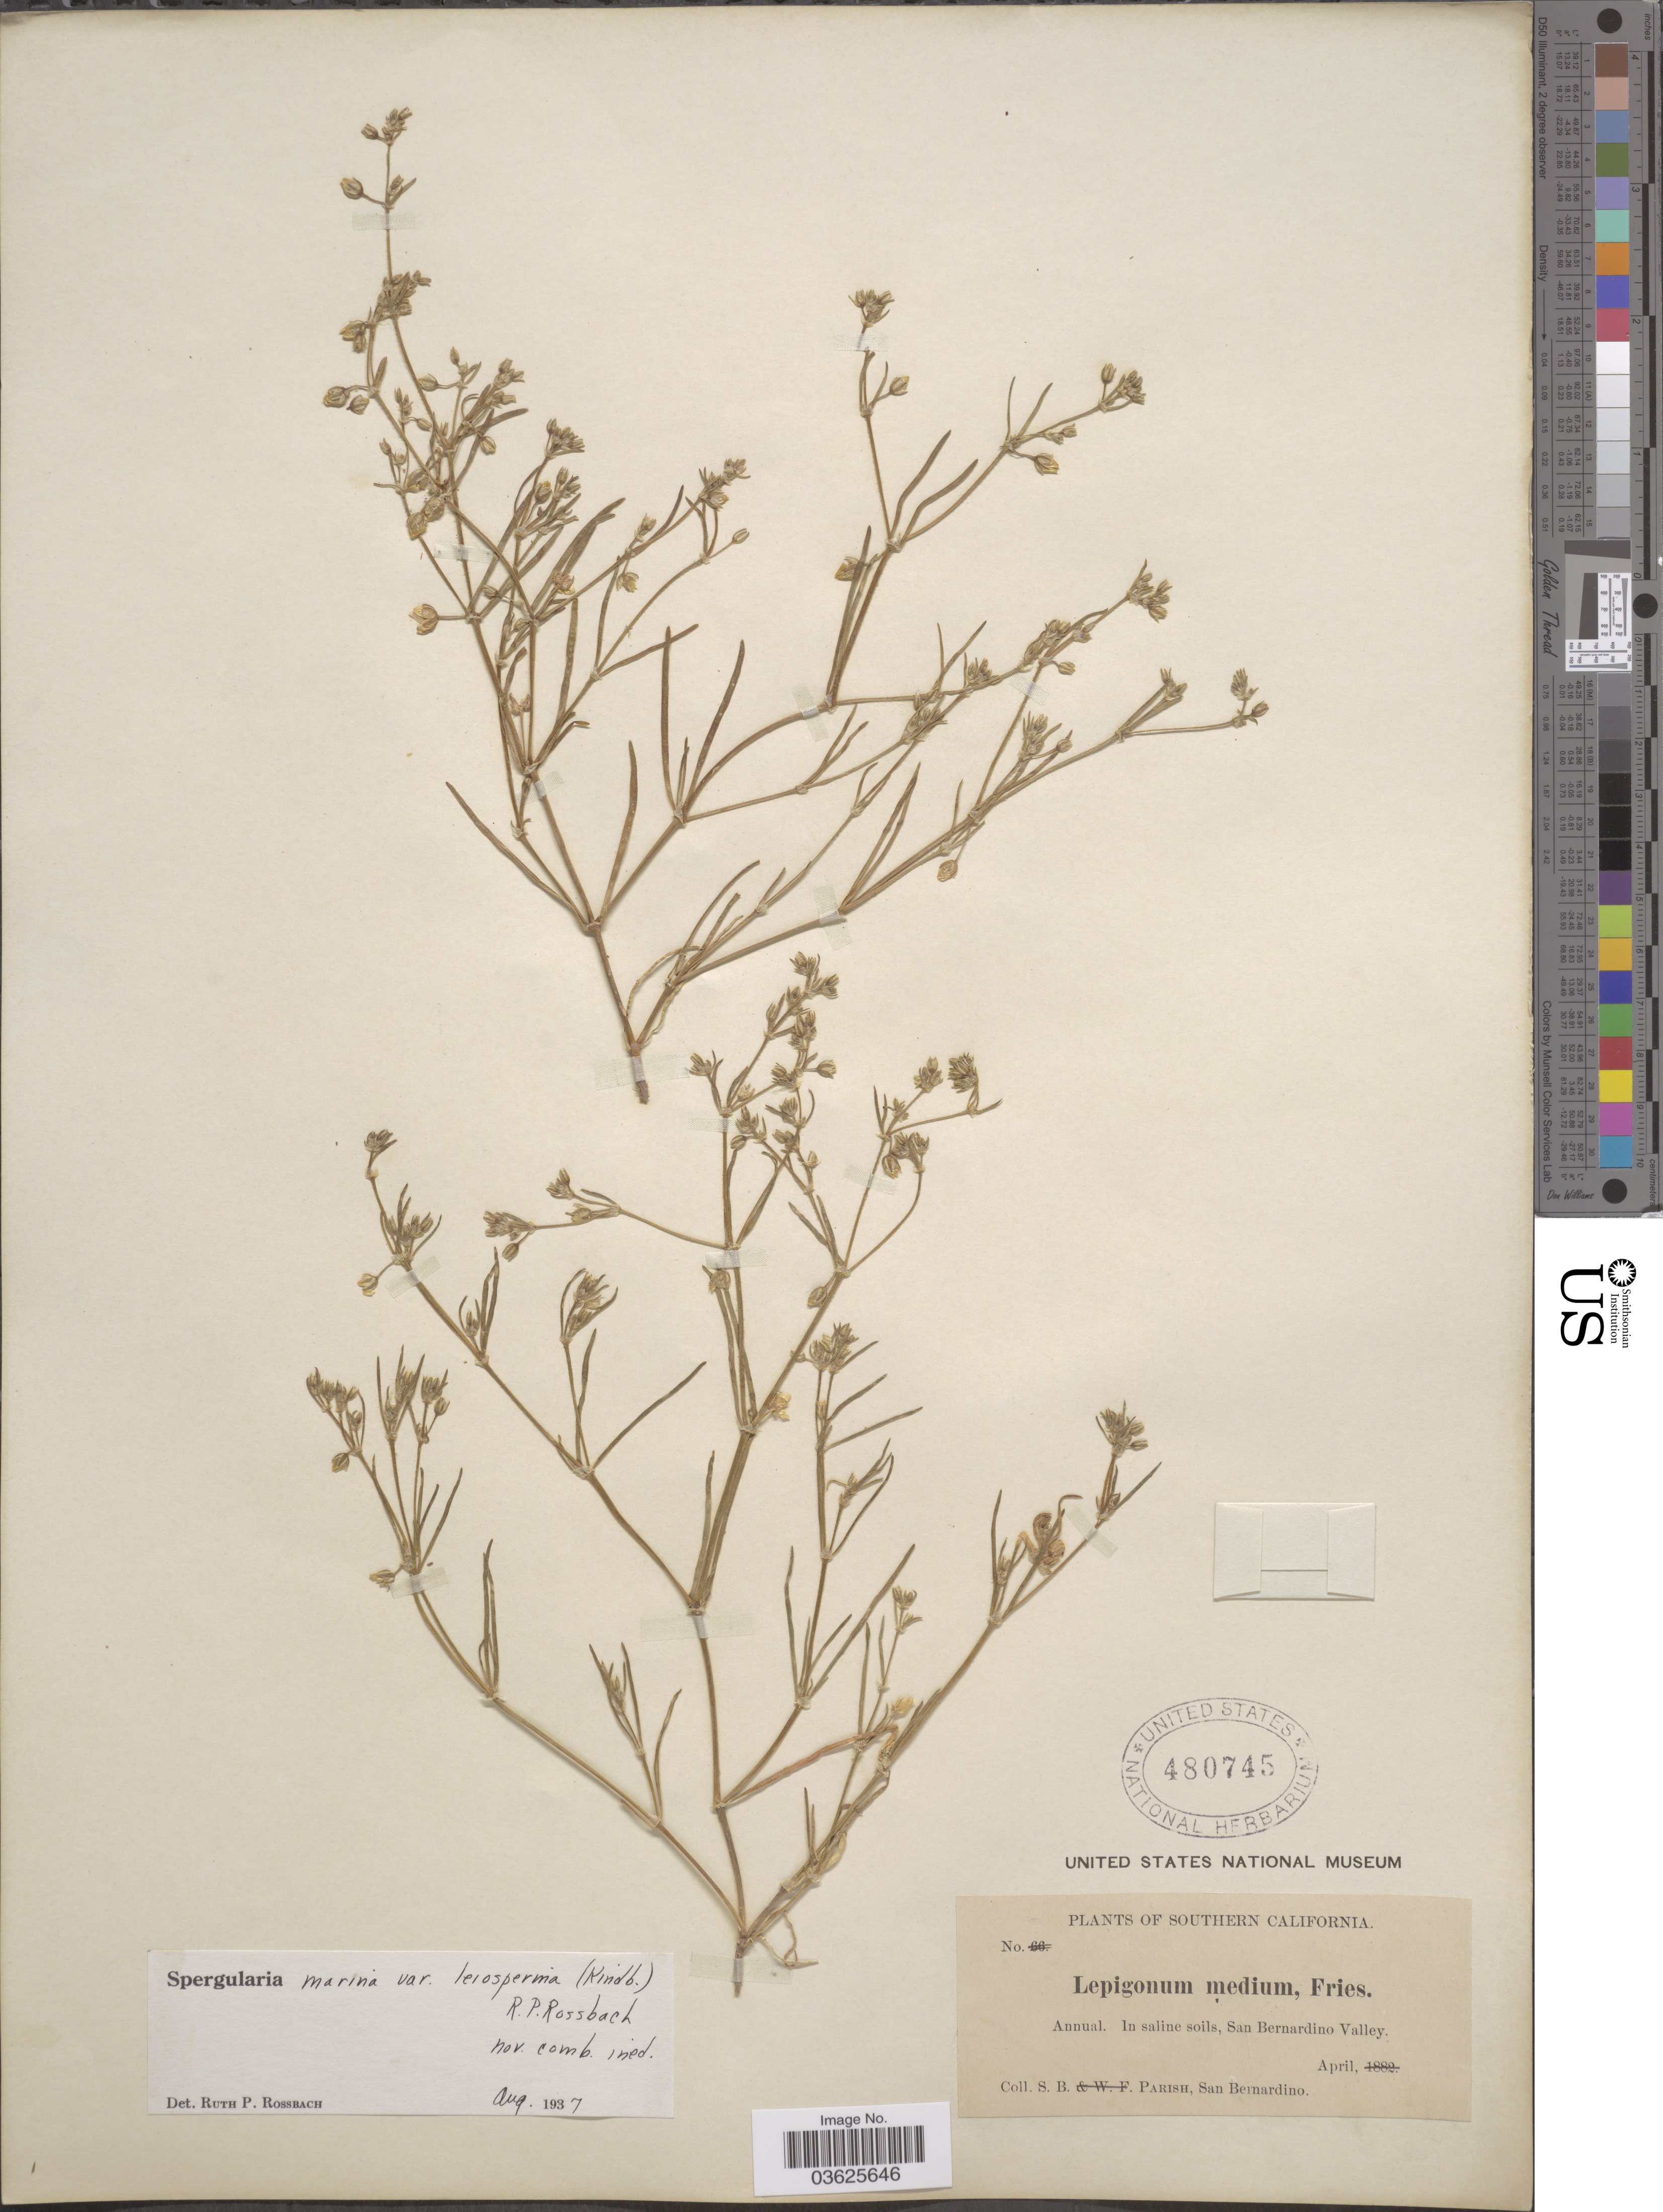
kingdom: Plantae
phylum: Tracheophyta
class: Magnoliopsida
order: Caryophyllales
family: Caryophyllaceae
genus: Spergularia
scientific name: Spergularia marina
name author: (L.) Griseb.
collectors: S. B. Parish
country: United States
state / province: California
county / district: San Bernardino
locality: Southern California. San Bernardino Valley.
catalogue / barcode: US 480745